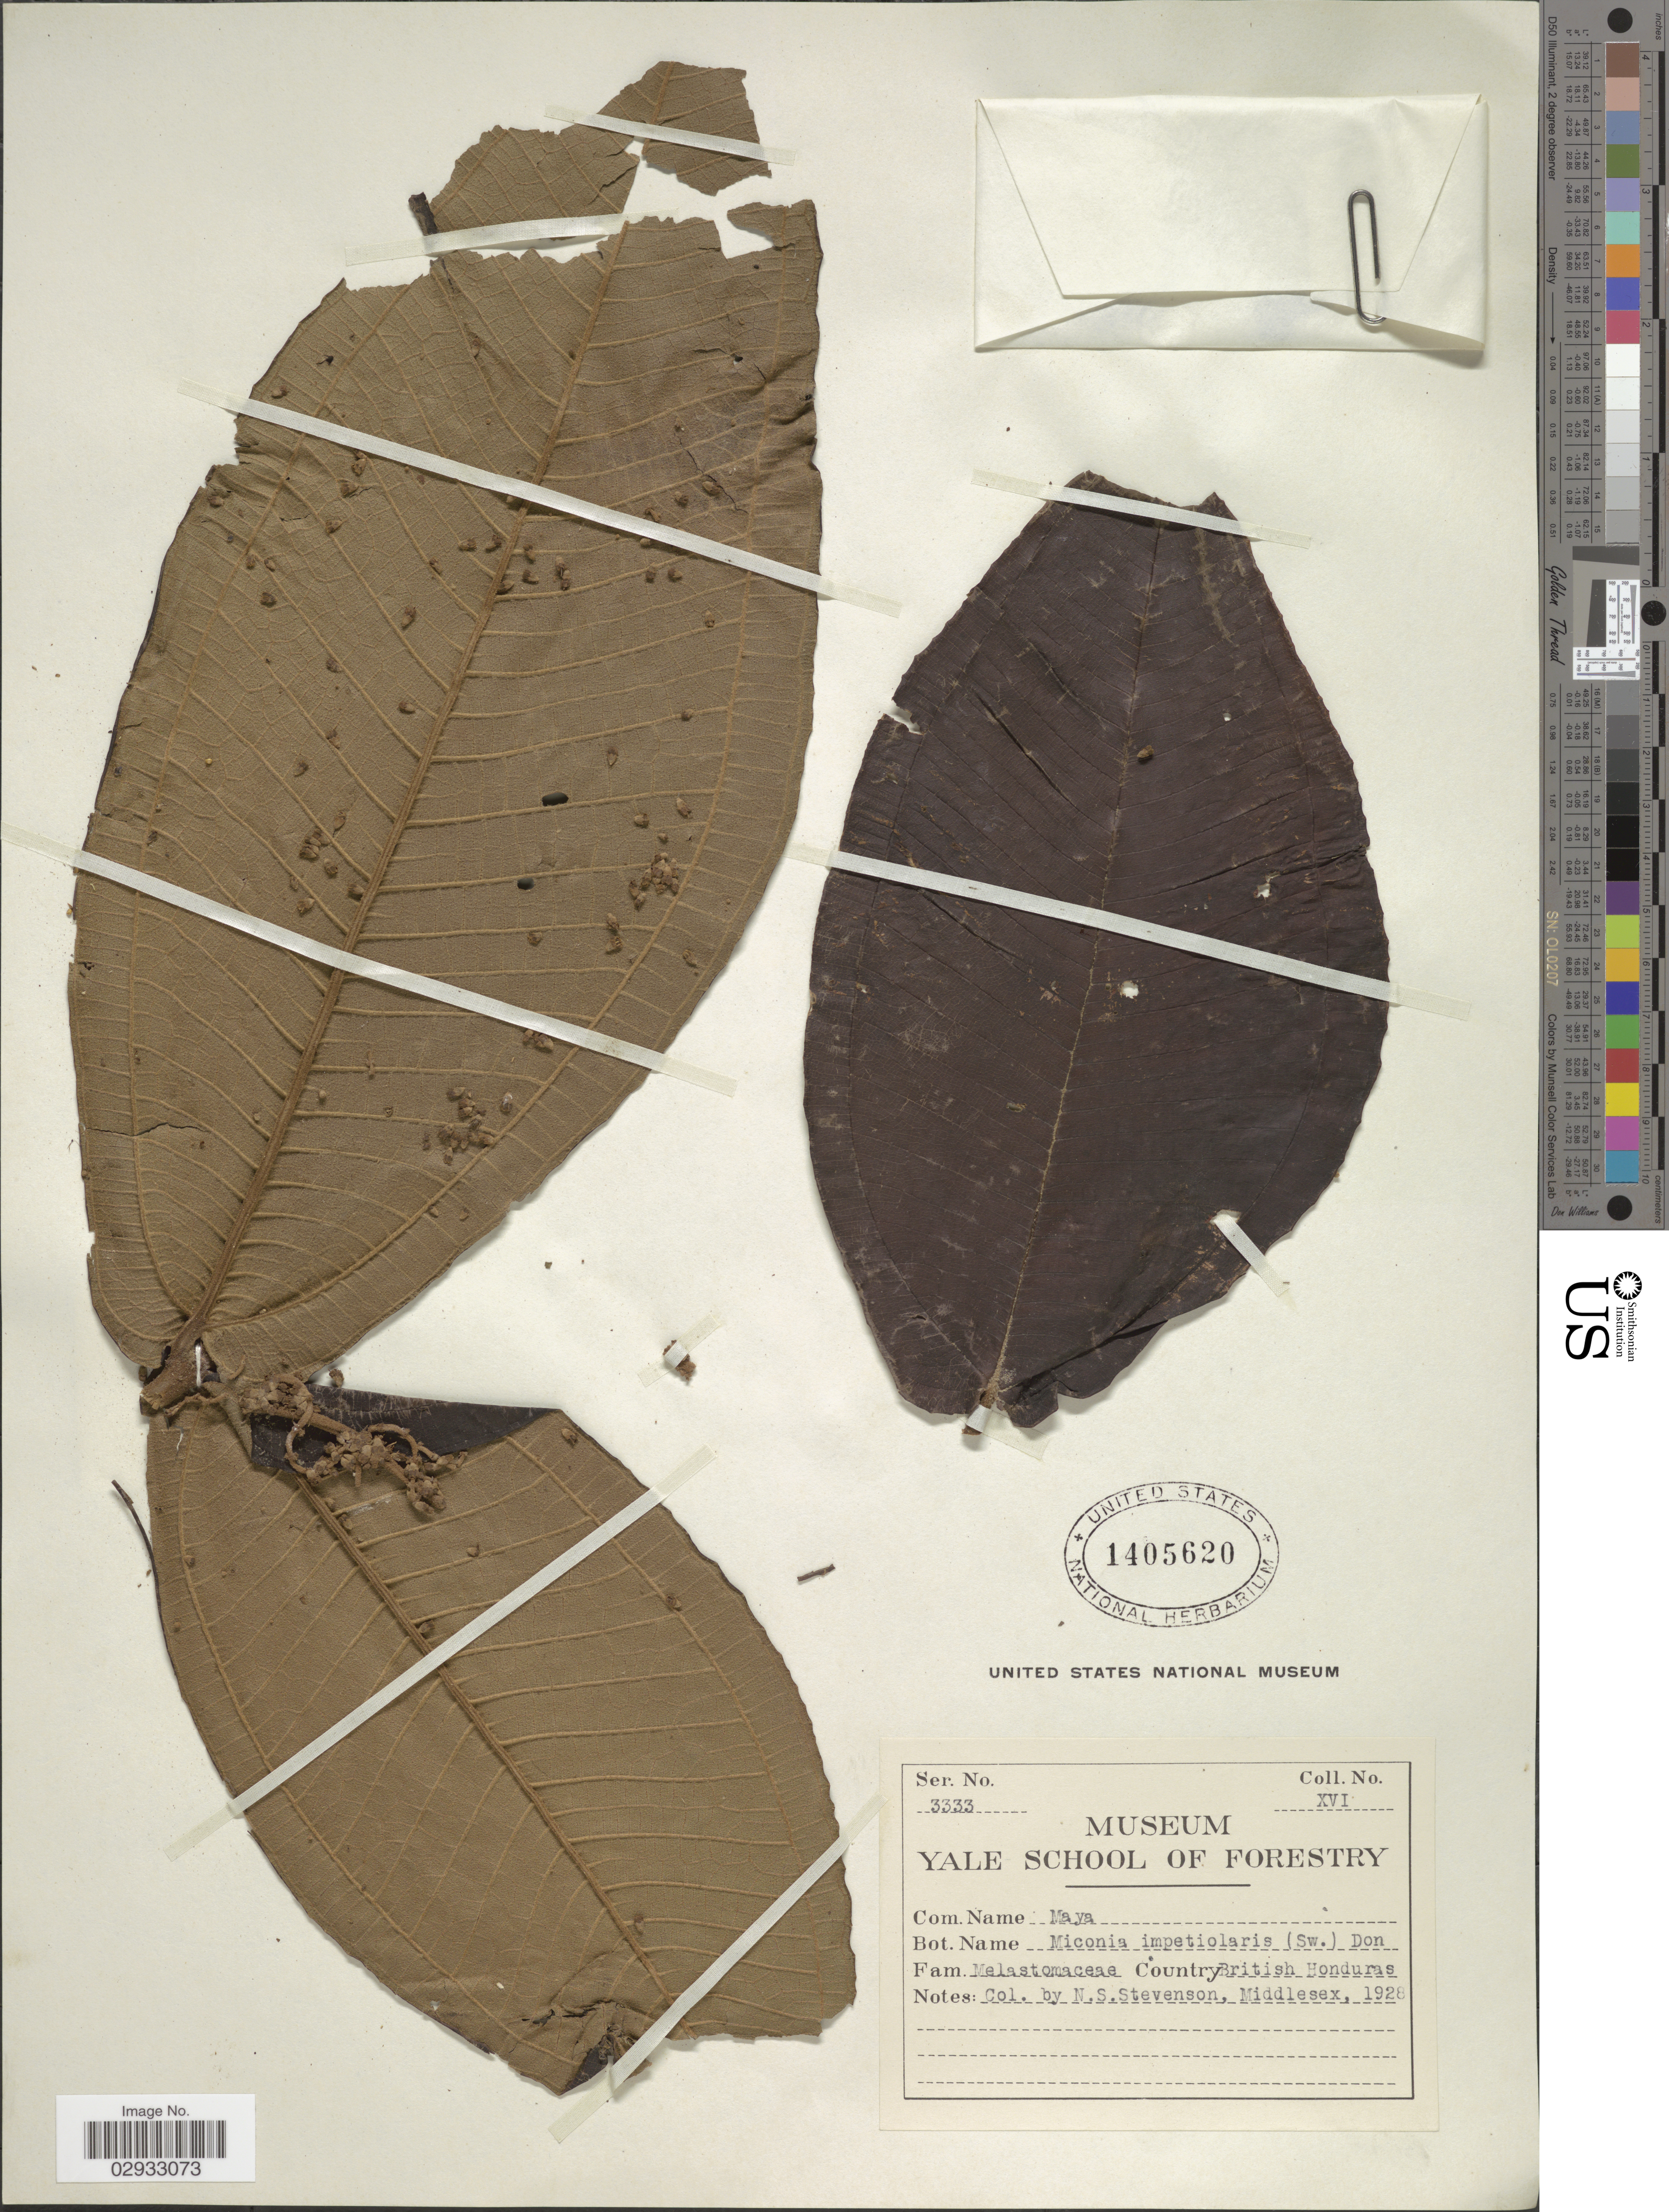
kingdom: Plantae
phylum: Tracheophyta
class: Magnoliopsida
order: Myrtales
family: Melastomataceae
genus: Miconia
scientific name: Miconia impetiolaris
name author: (Sw.) D. Don ex DC.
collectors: N. Stevenson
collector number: XVI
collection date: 1928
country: Belize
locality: British Honduras. Middlesex.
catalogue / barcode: US 1405620